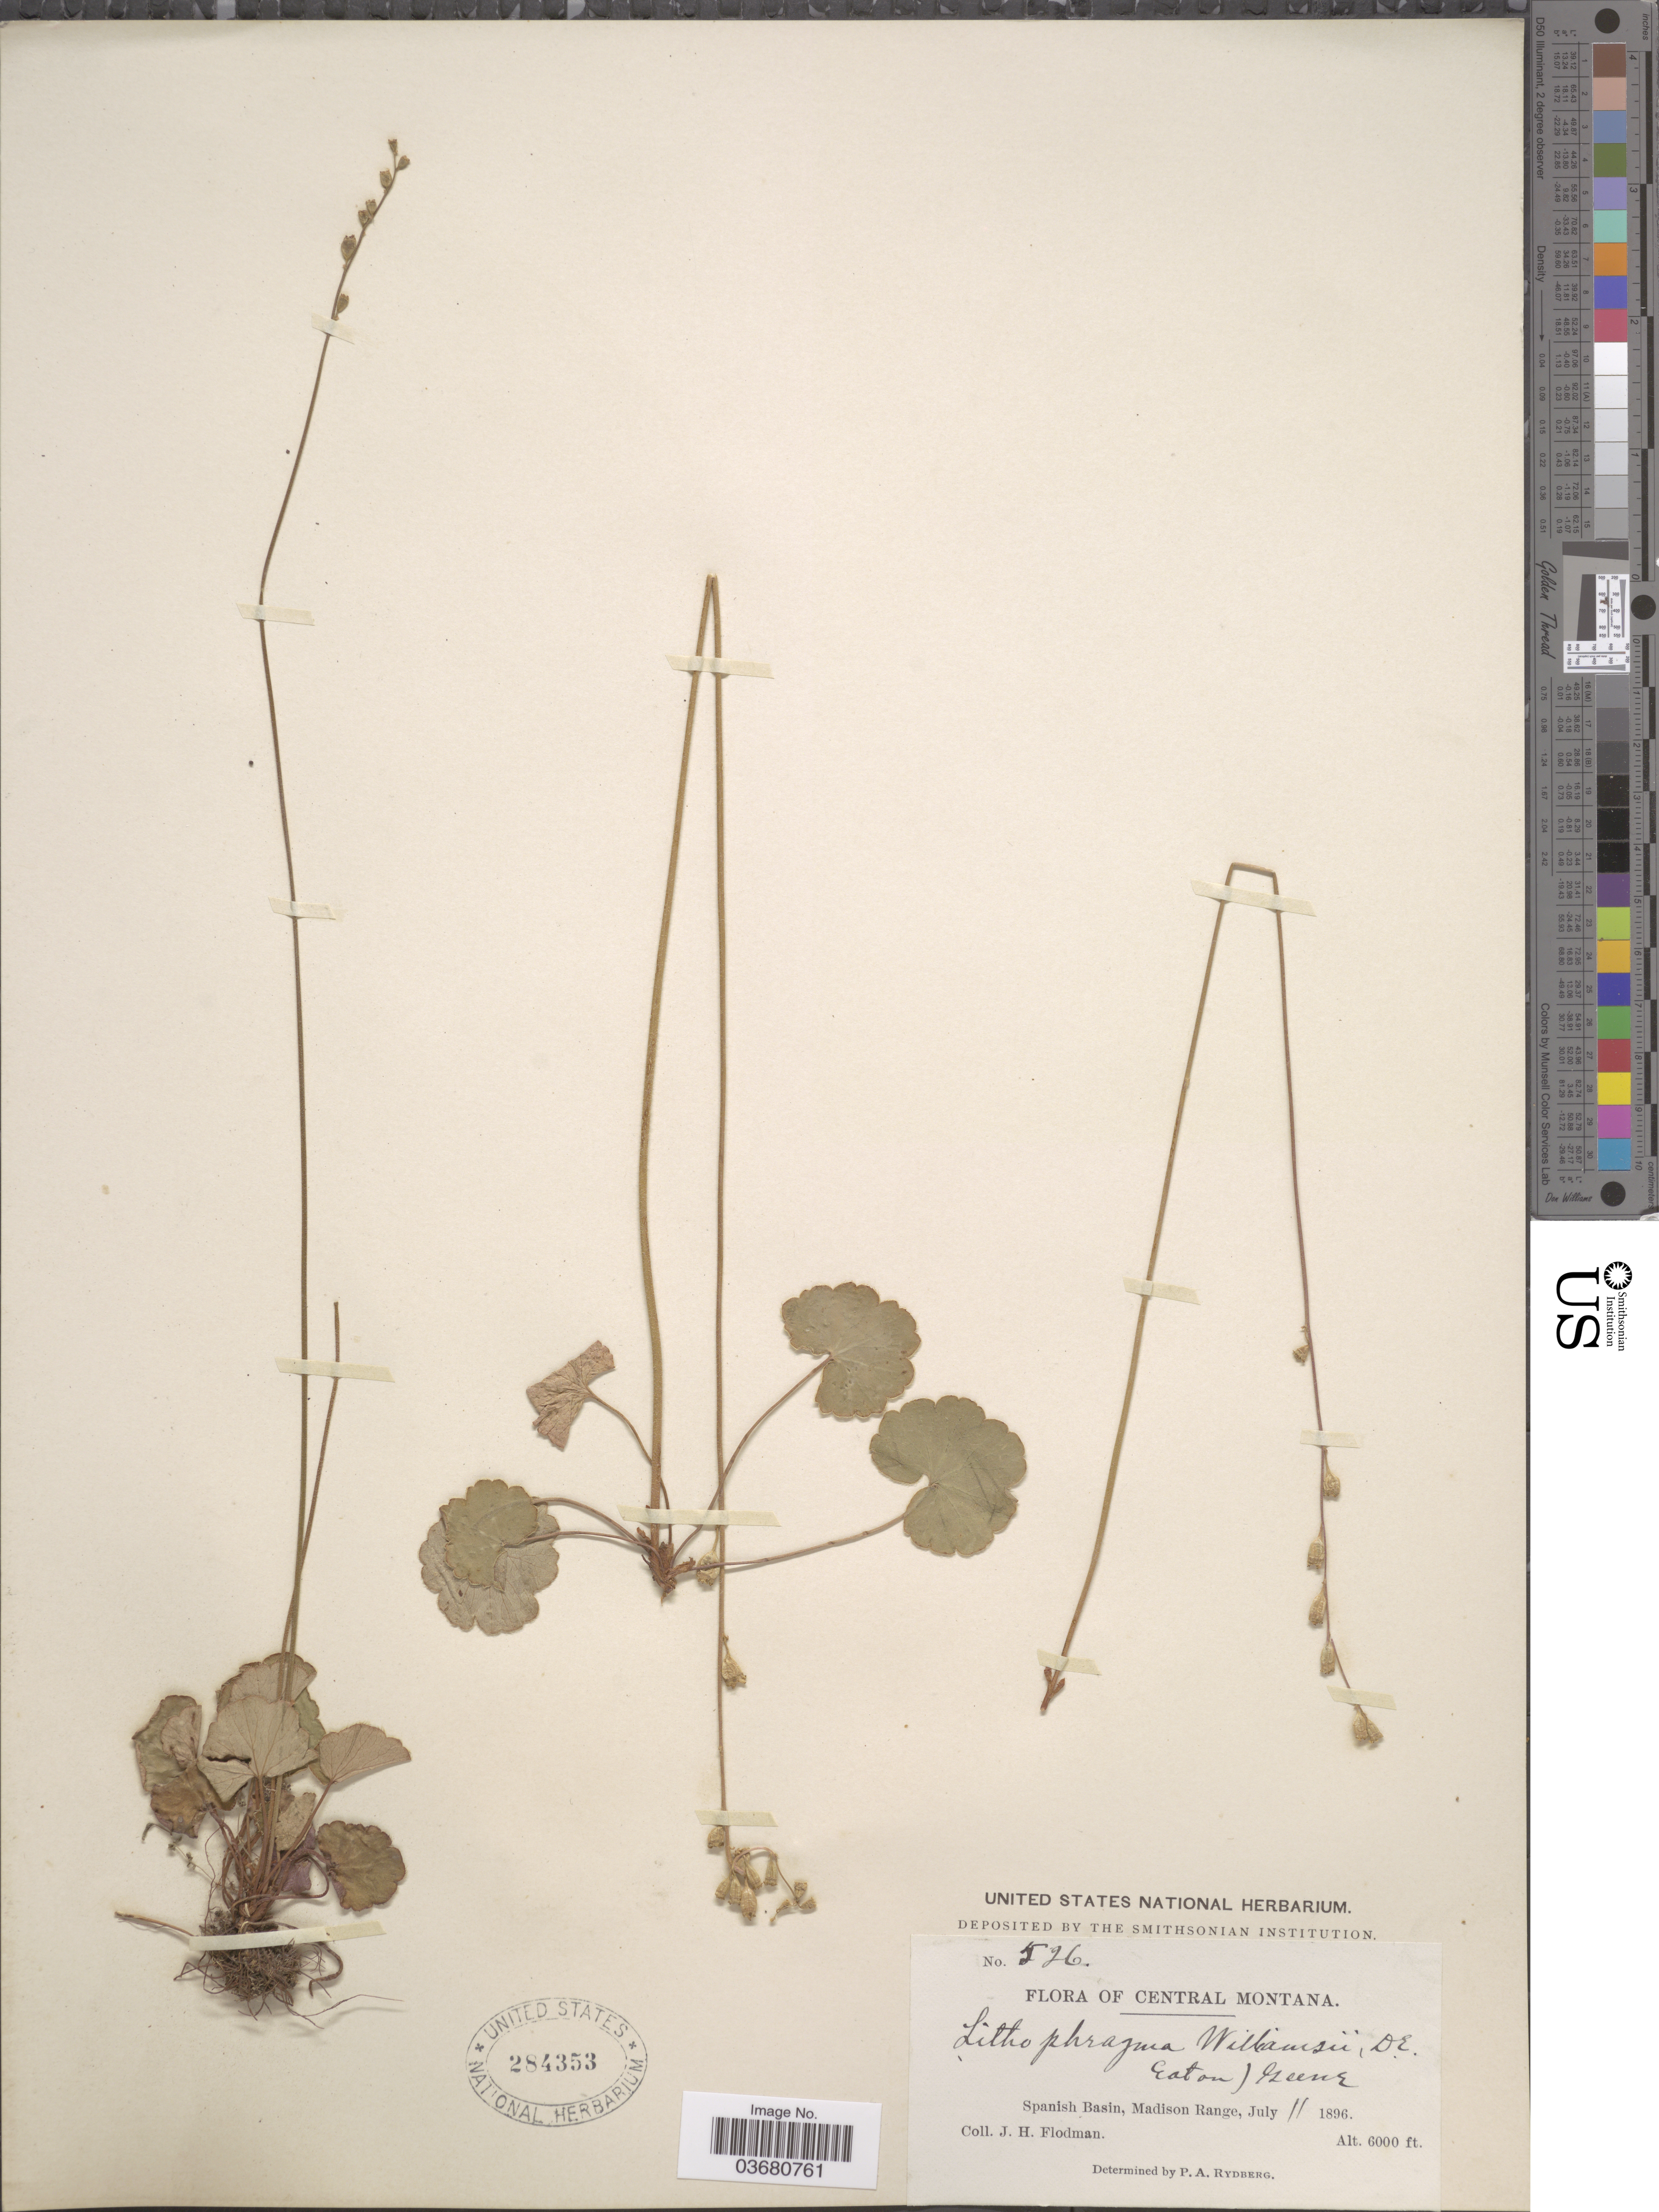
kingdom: Plantae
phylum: Tracheophyta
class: Magnoliopsida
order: Saxifragales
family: Saxifragaceae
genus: Conimitella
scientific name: Conimitella williamsii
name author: (D.C. Eaton) Rydb.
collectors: J. Flodman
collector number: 526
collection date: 1896-07-11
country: United States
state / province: Montana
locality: Central Montana. Spanish Basin, Madison Range.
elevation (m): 1829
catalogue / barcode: US 284353